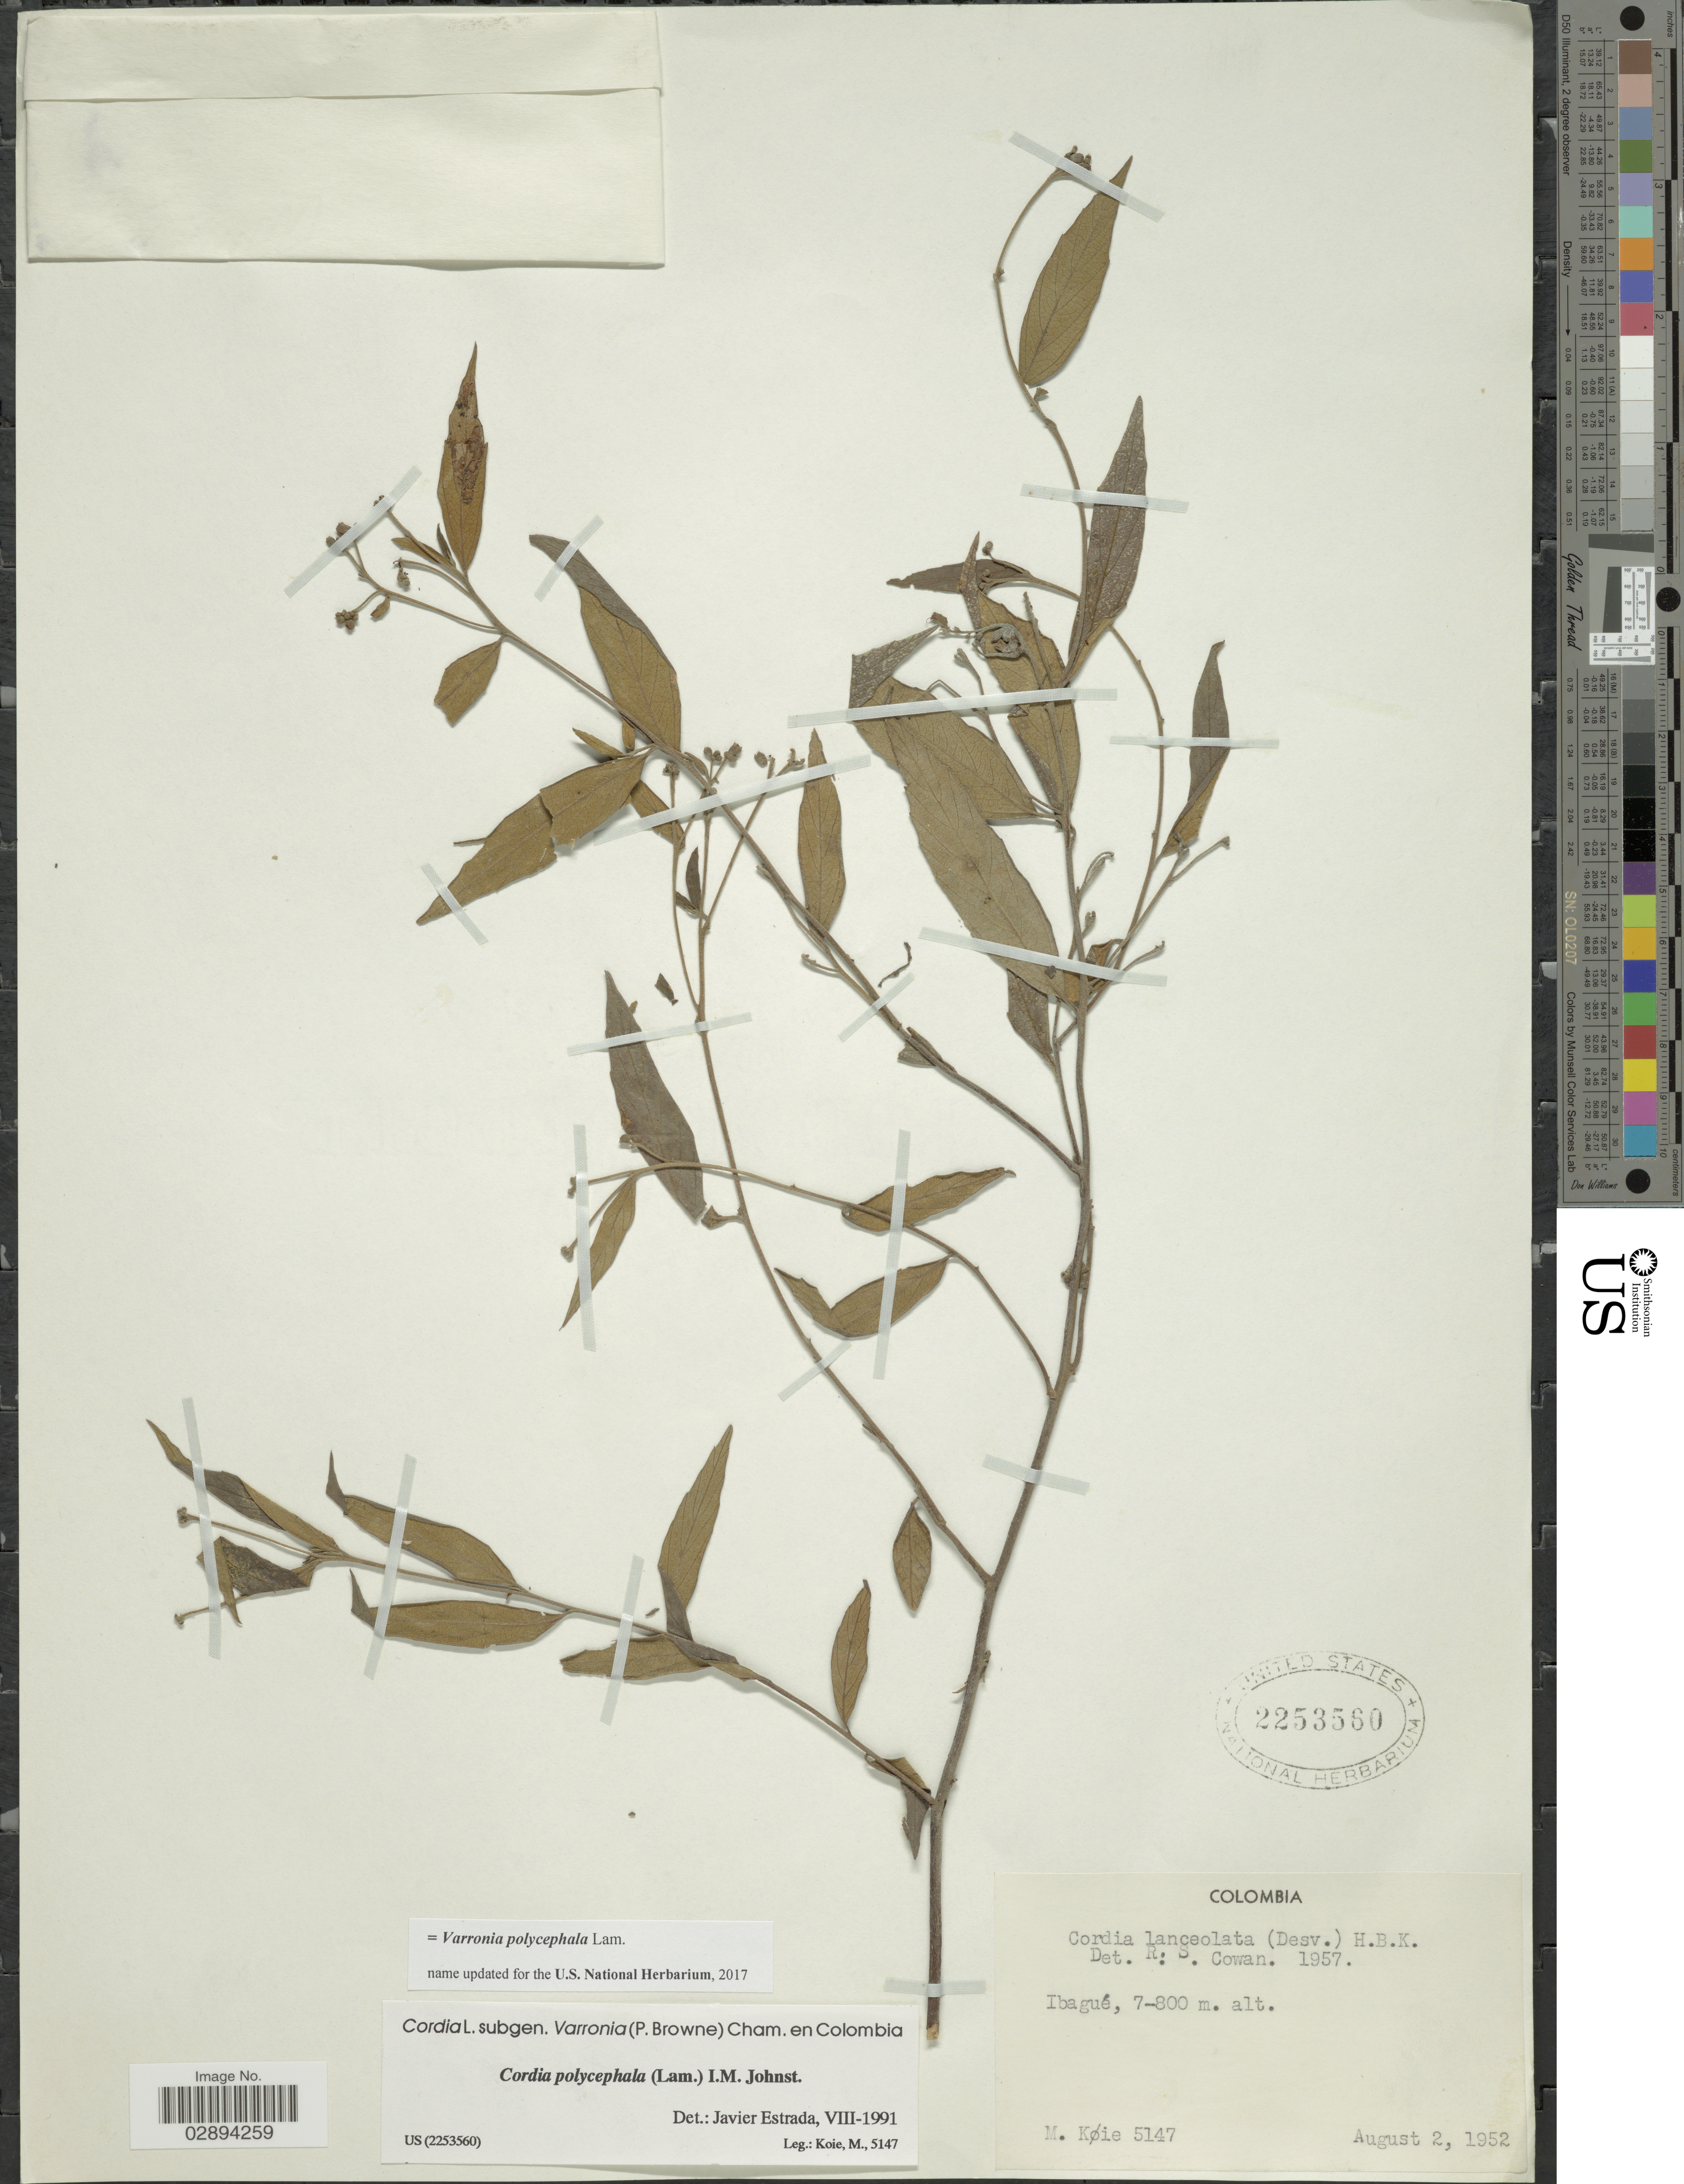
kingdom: Plantae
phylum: Tracheophyta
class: Magnoliopsida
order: Boraginales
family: Cordiaceae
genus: Varronia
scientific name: Varronia polycephala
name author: Lam.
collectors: M. Köie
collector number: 5147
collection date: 1952-08-02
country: Colombia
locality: Ibagué.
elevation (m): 700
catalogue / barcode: US 2253560